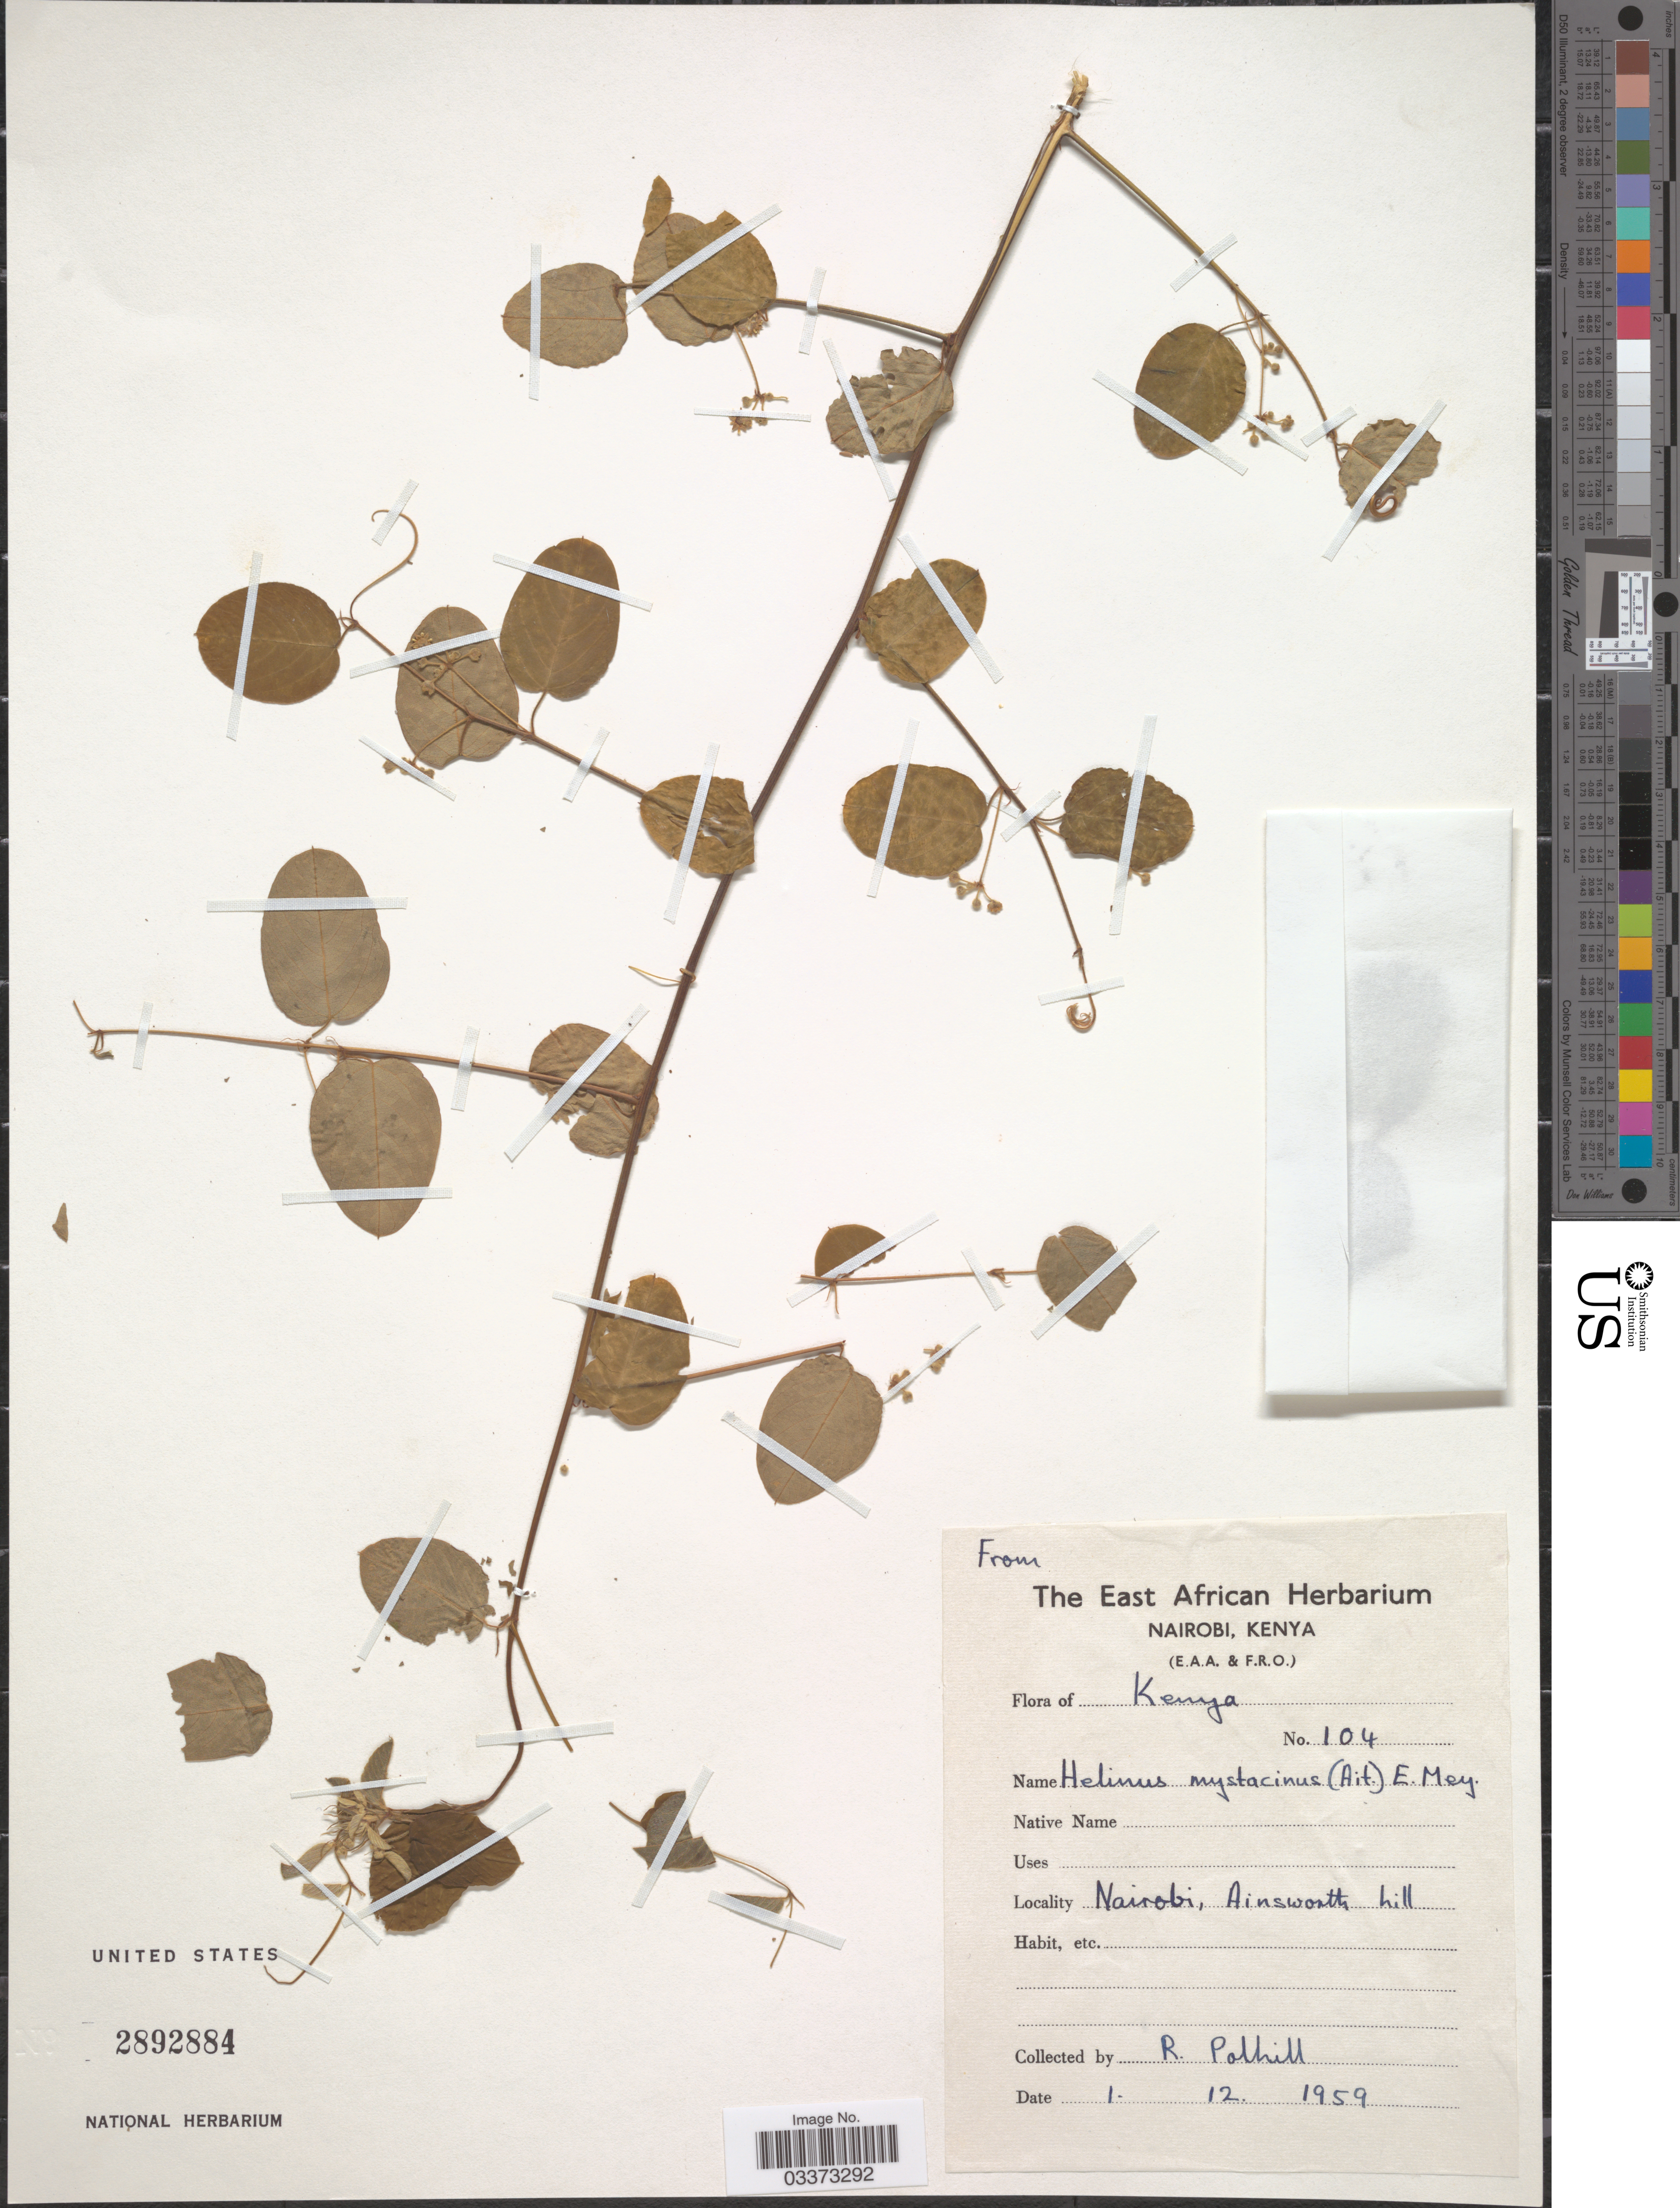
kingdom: Plantae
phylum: Tracheophyta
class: Magnoliopsida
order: Rosales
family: Rhamnaceae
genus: Helinus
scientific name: Helinus mystacinus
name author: (Aiton) E. Mey. ex Steud.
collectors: R. M. Polhill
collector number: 104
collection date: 1959-12-01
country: Kenya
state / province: Nairobi Area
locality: Nairobi, Ainsworth hill.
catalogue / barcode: US 2892884